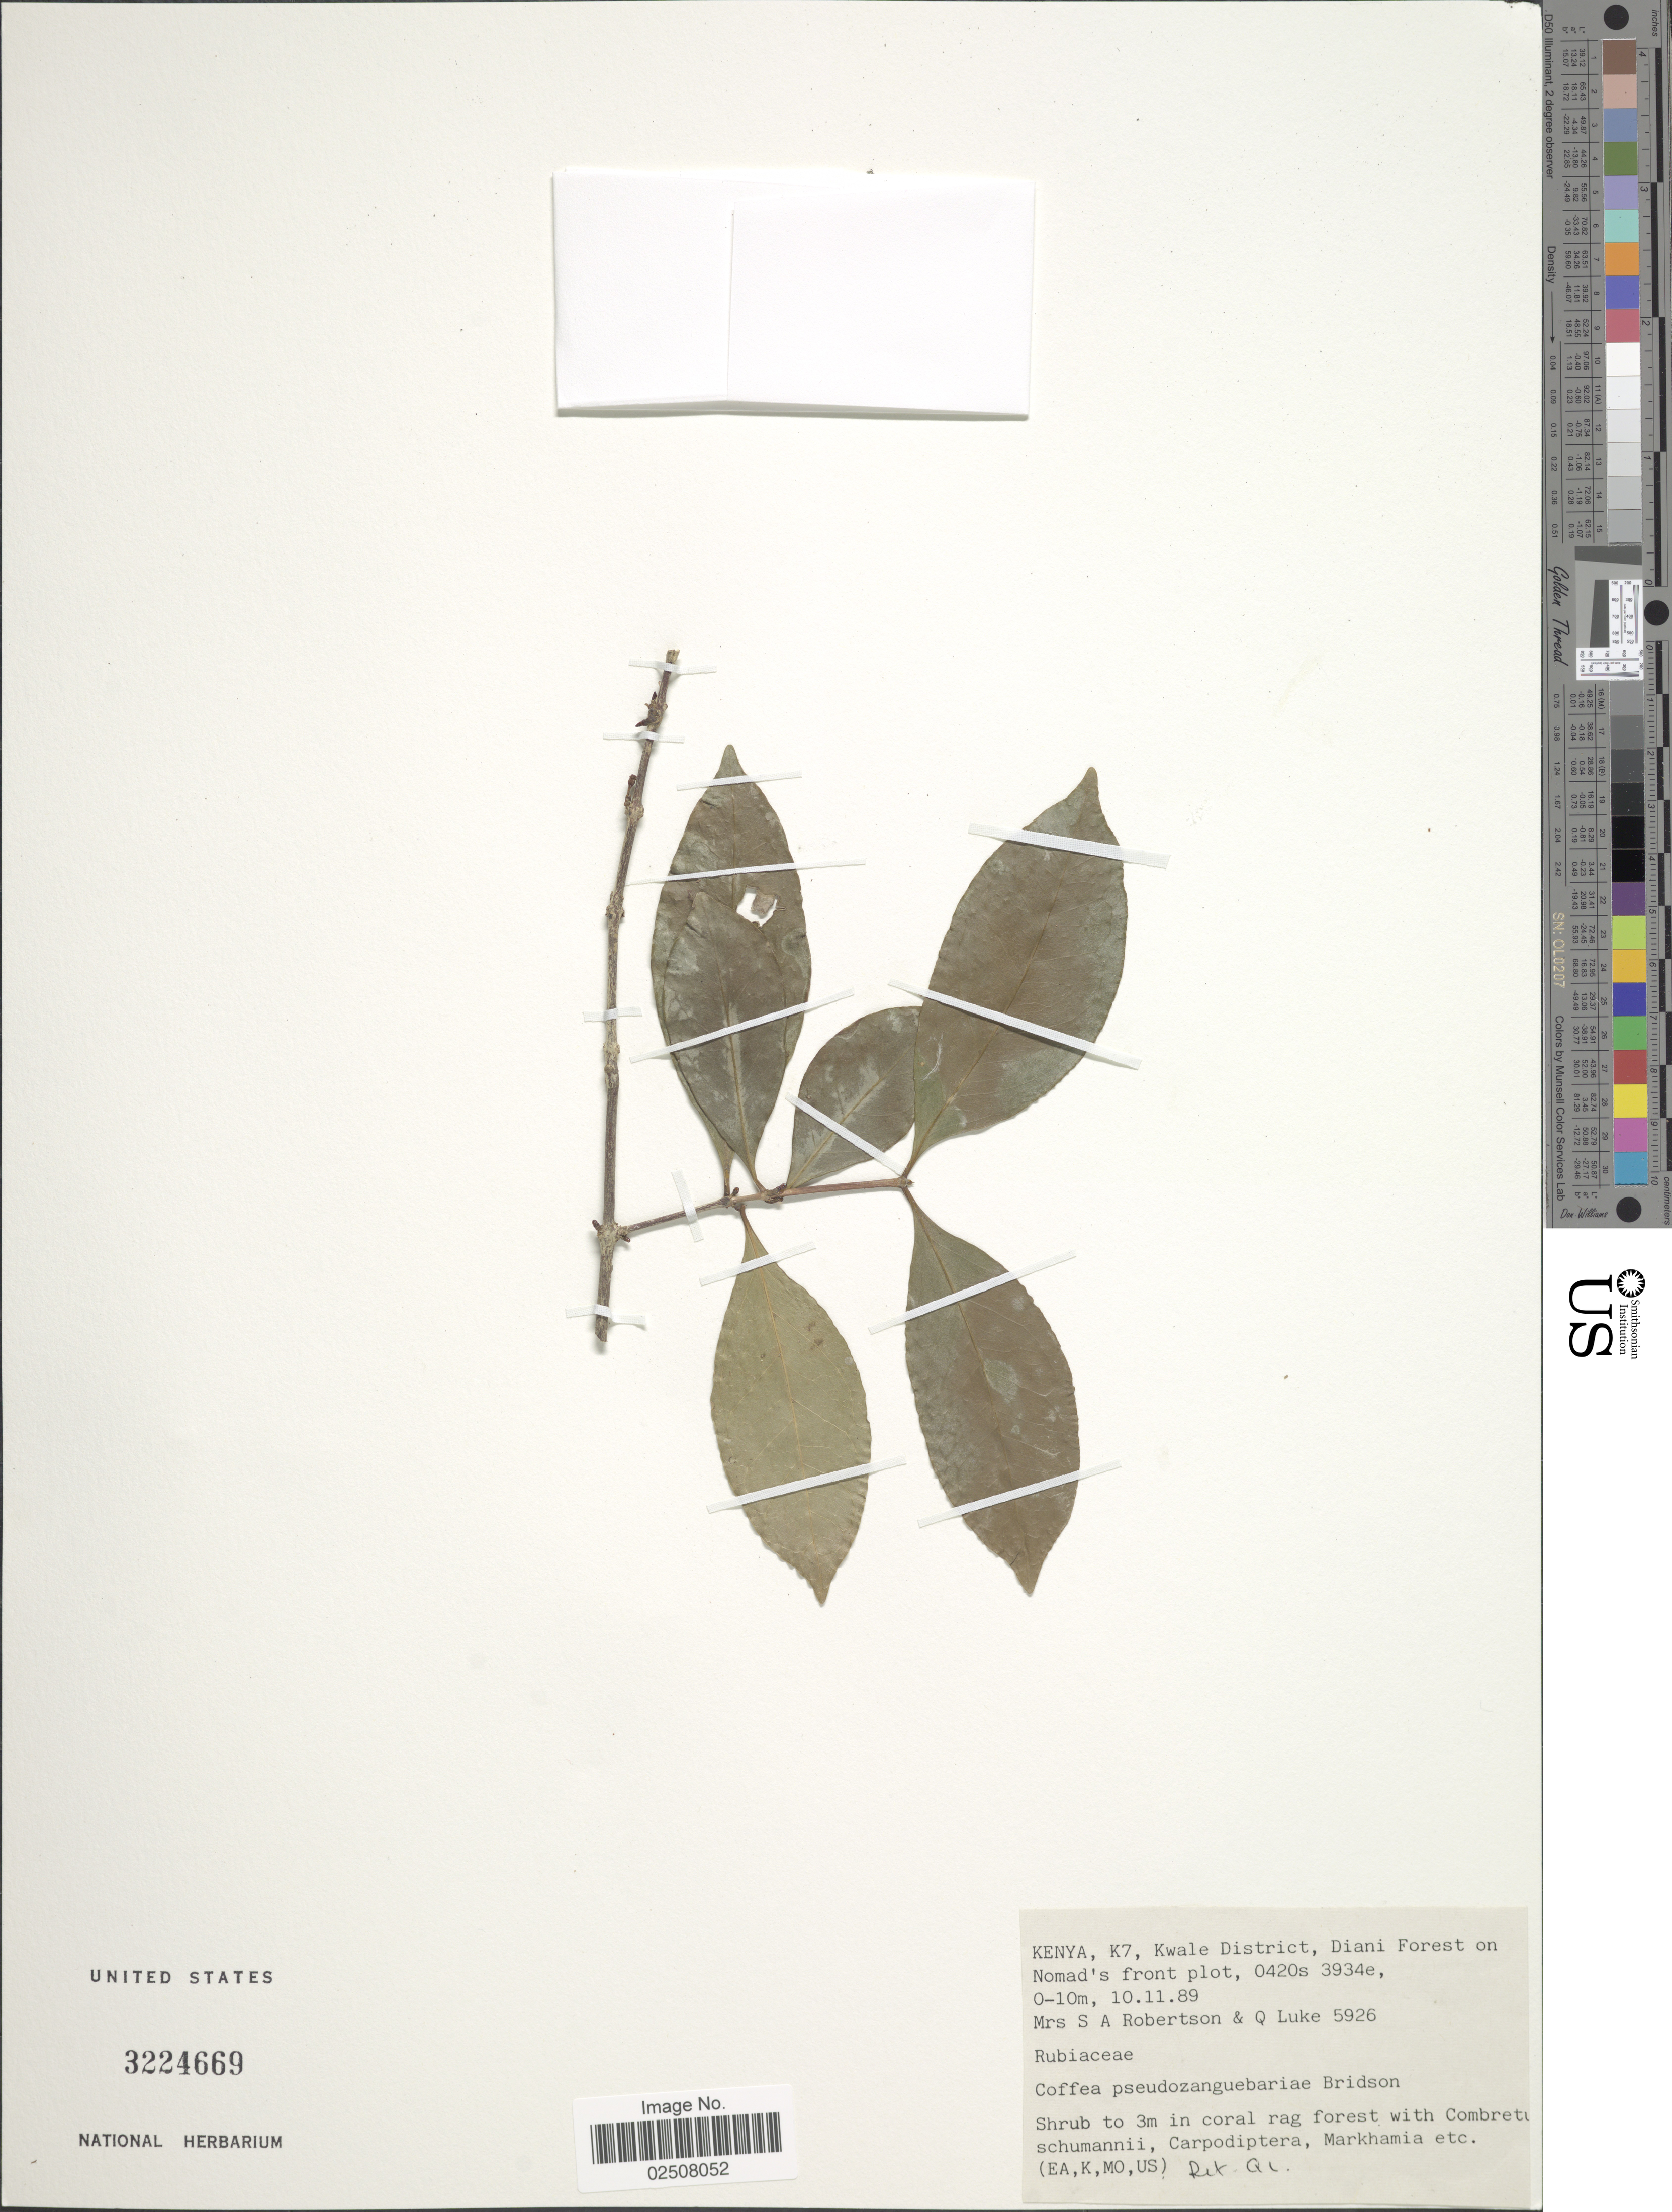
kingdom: Plantae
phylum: Tracheophyta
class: Magnoliopsida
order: Gentianales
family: Rubiaceae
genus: Coffea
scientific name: Coffea pseudozanguebariae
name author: Bridson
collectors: Mrs. S. A. Robertson & Q. Luke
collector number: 3934e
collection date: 1989-11-10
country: Kenya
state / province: Kwale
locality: K7, Kwale District, Diani Forest on Nomad's front plot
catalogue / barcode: US 3224669